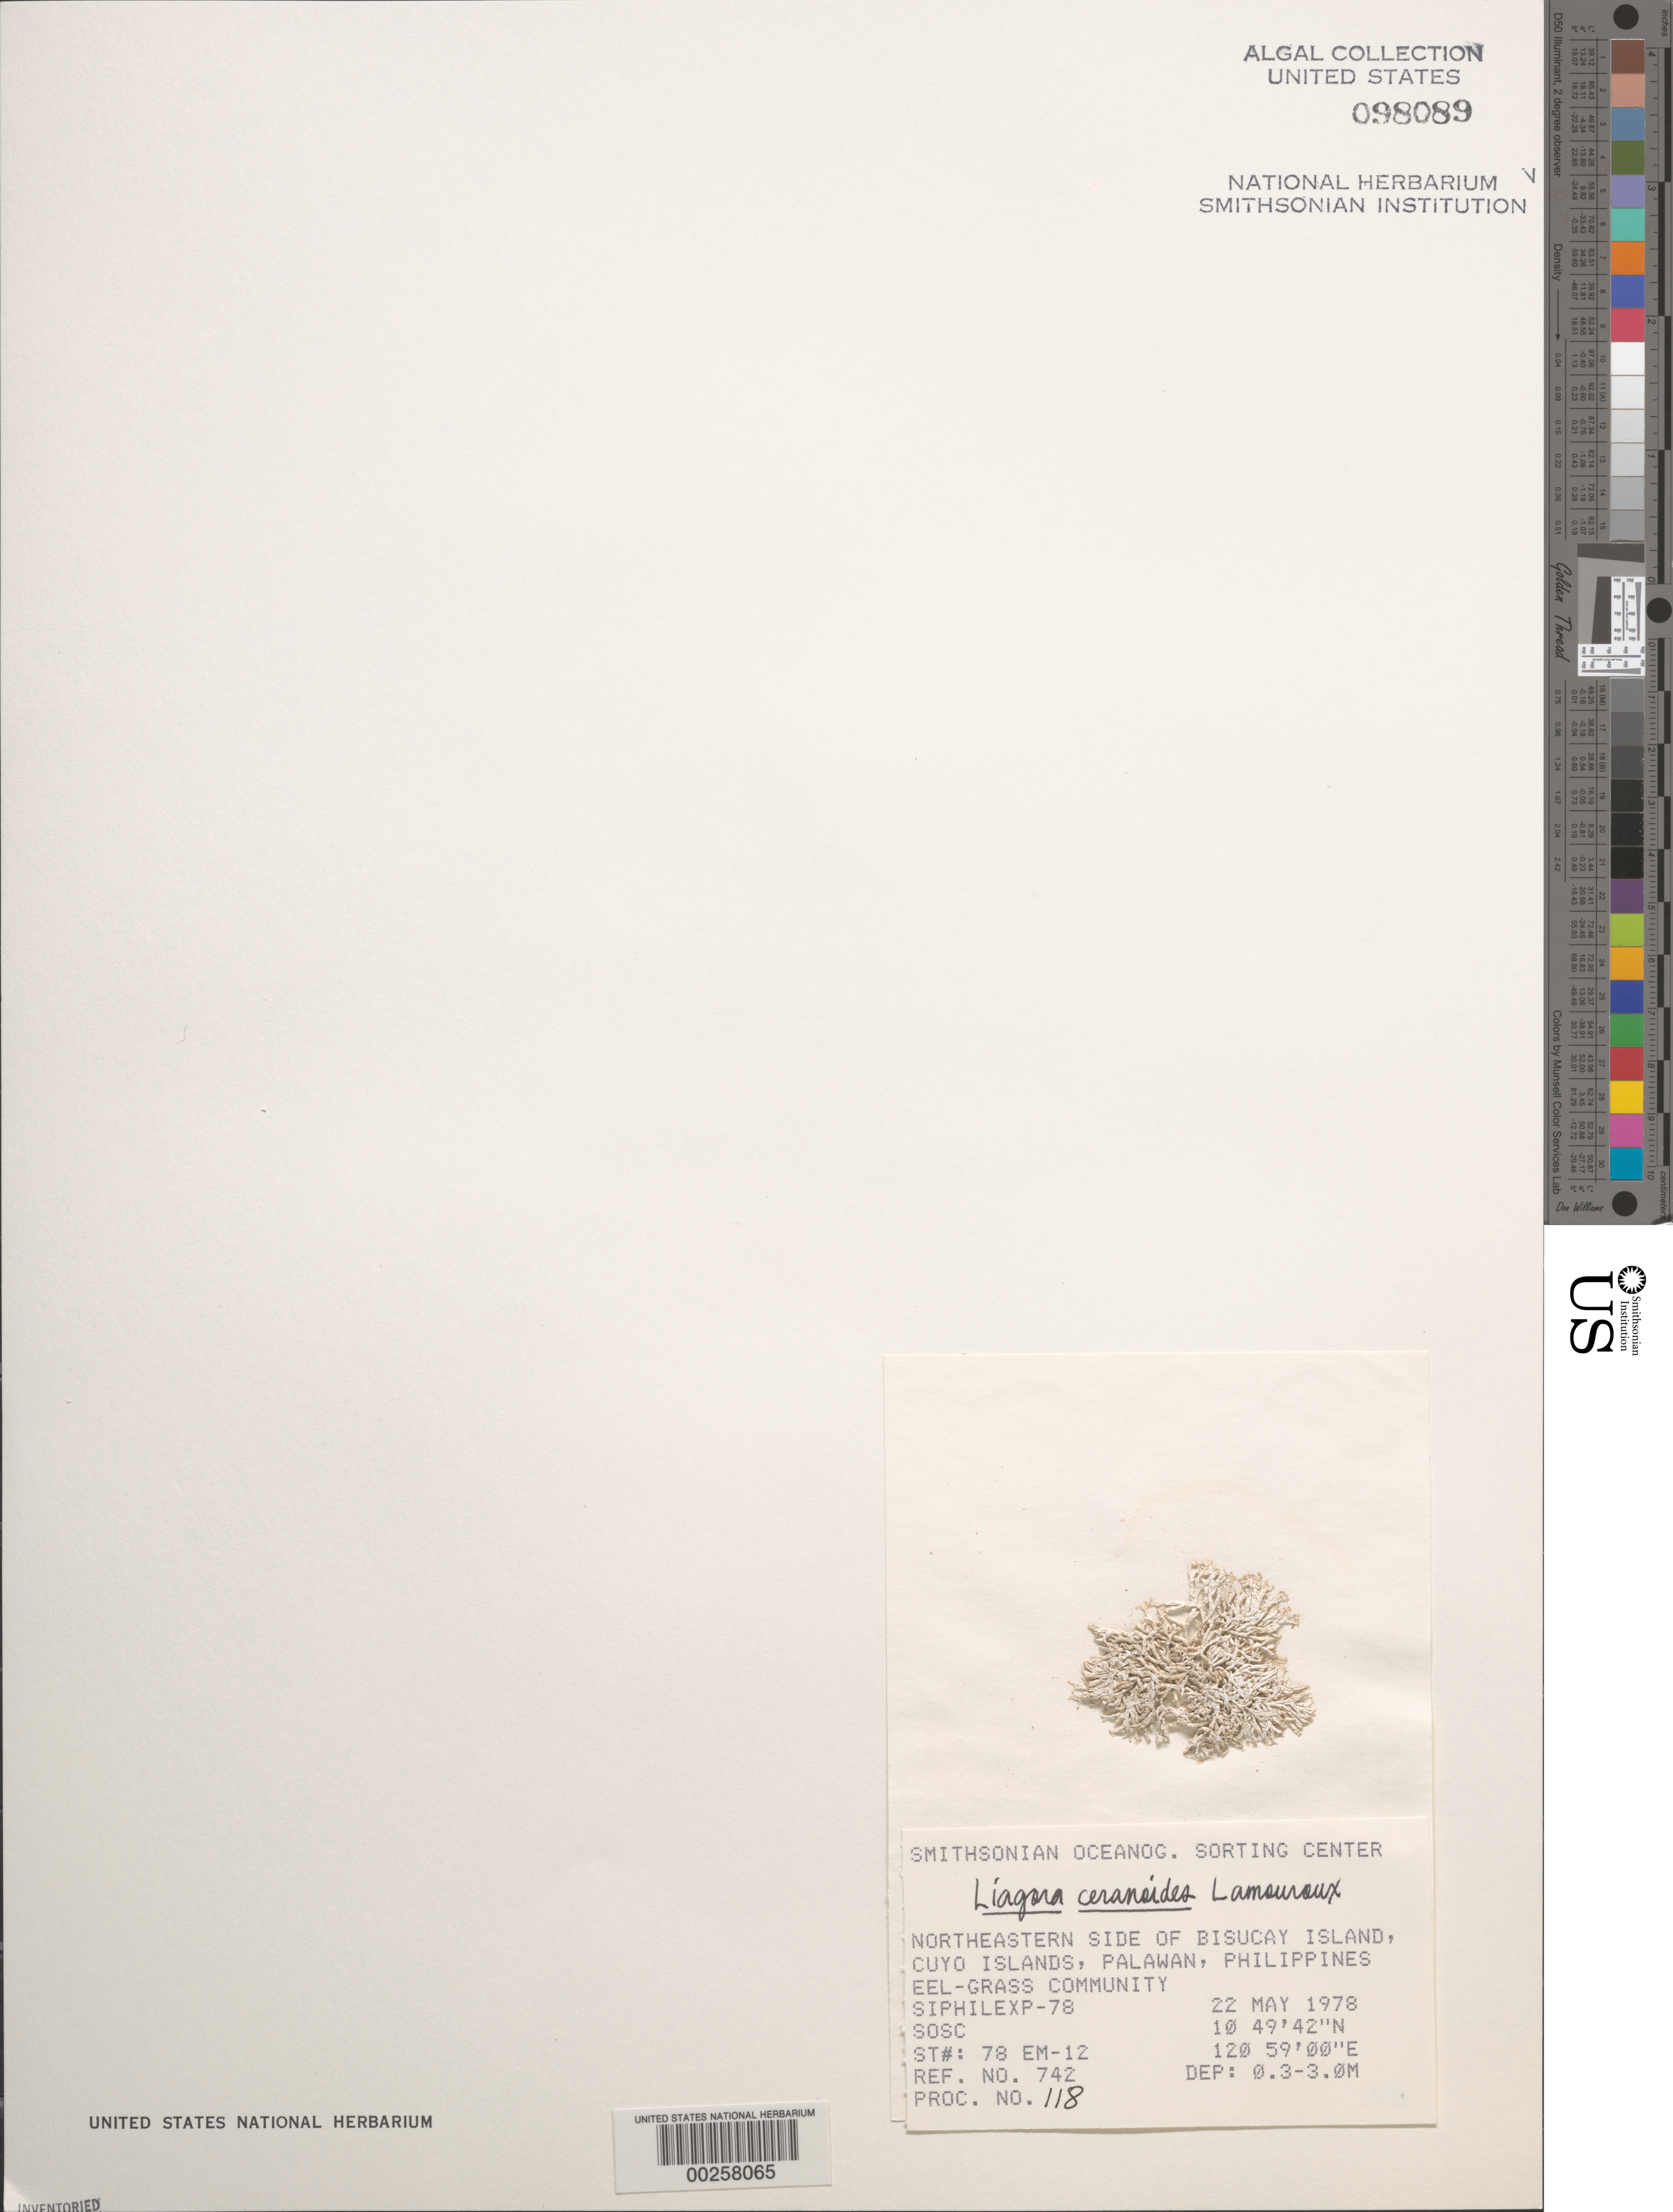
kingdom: Plantae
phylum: Rhodophyta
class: Florideophyceae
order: Nemaliales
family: Liagoraceae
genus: Liagora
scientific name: Liagora ceranoides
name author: J.V.Lamouroux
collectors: SOSC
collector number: Station 78 Em-12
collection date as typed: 22 May 1978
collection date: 1978-05-22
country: Philippines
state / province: Mimaropa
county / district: Palawan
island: Bisucay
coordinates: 10 49' 42" N, 120 59' 00" E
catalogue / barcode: US 98089